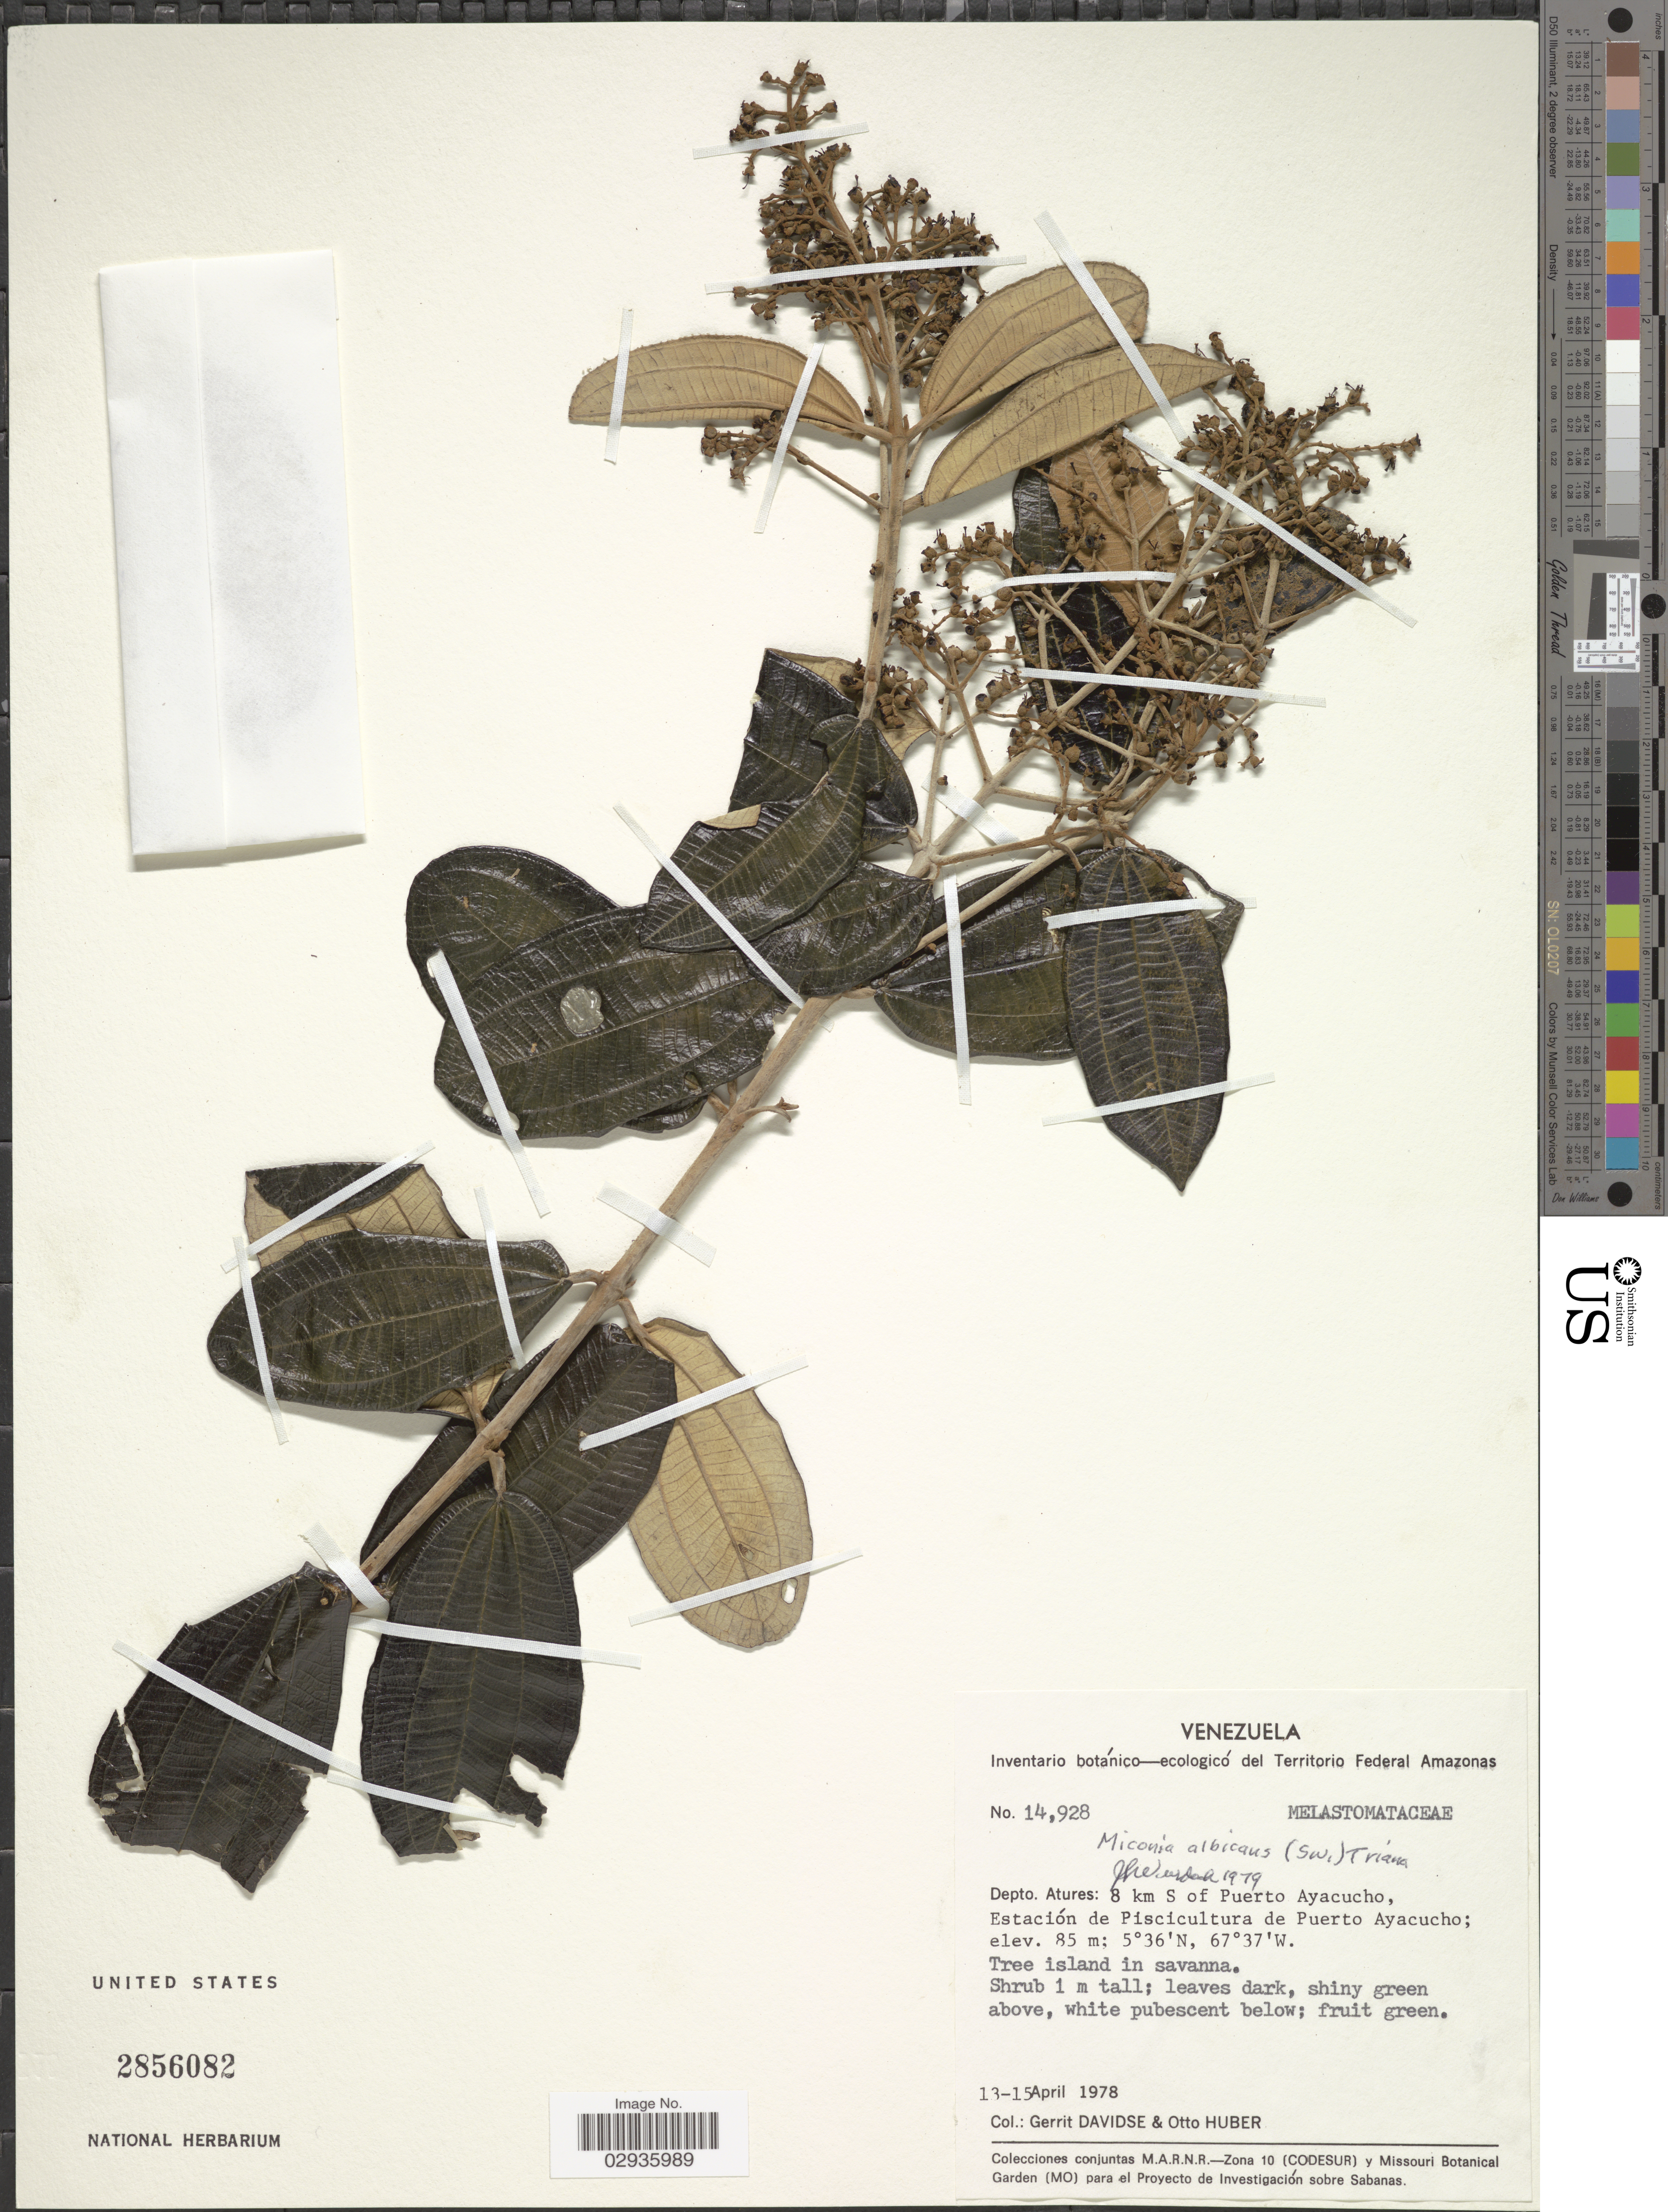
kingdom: Plantae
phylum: Tracheophyta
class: Magnoliopsida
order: Myrtales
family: Melastomataceae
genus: Miconia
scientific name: Miconia albicans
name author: (Sw.) Steud.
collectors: G. Davidse & O. Huber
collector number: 14928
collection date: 1978-04-13/1978-04-15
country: Venezuela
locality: Depto. Atures: 8 km S. of Puerto Ayacucho, Estación de Piscicultura de Puerto Ayacucho.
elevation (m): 85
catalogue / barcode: US 2856082